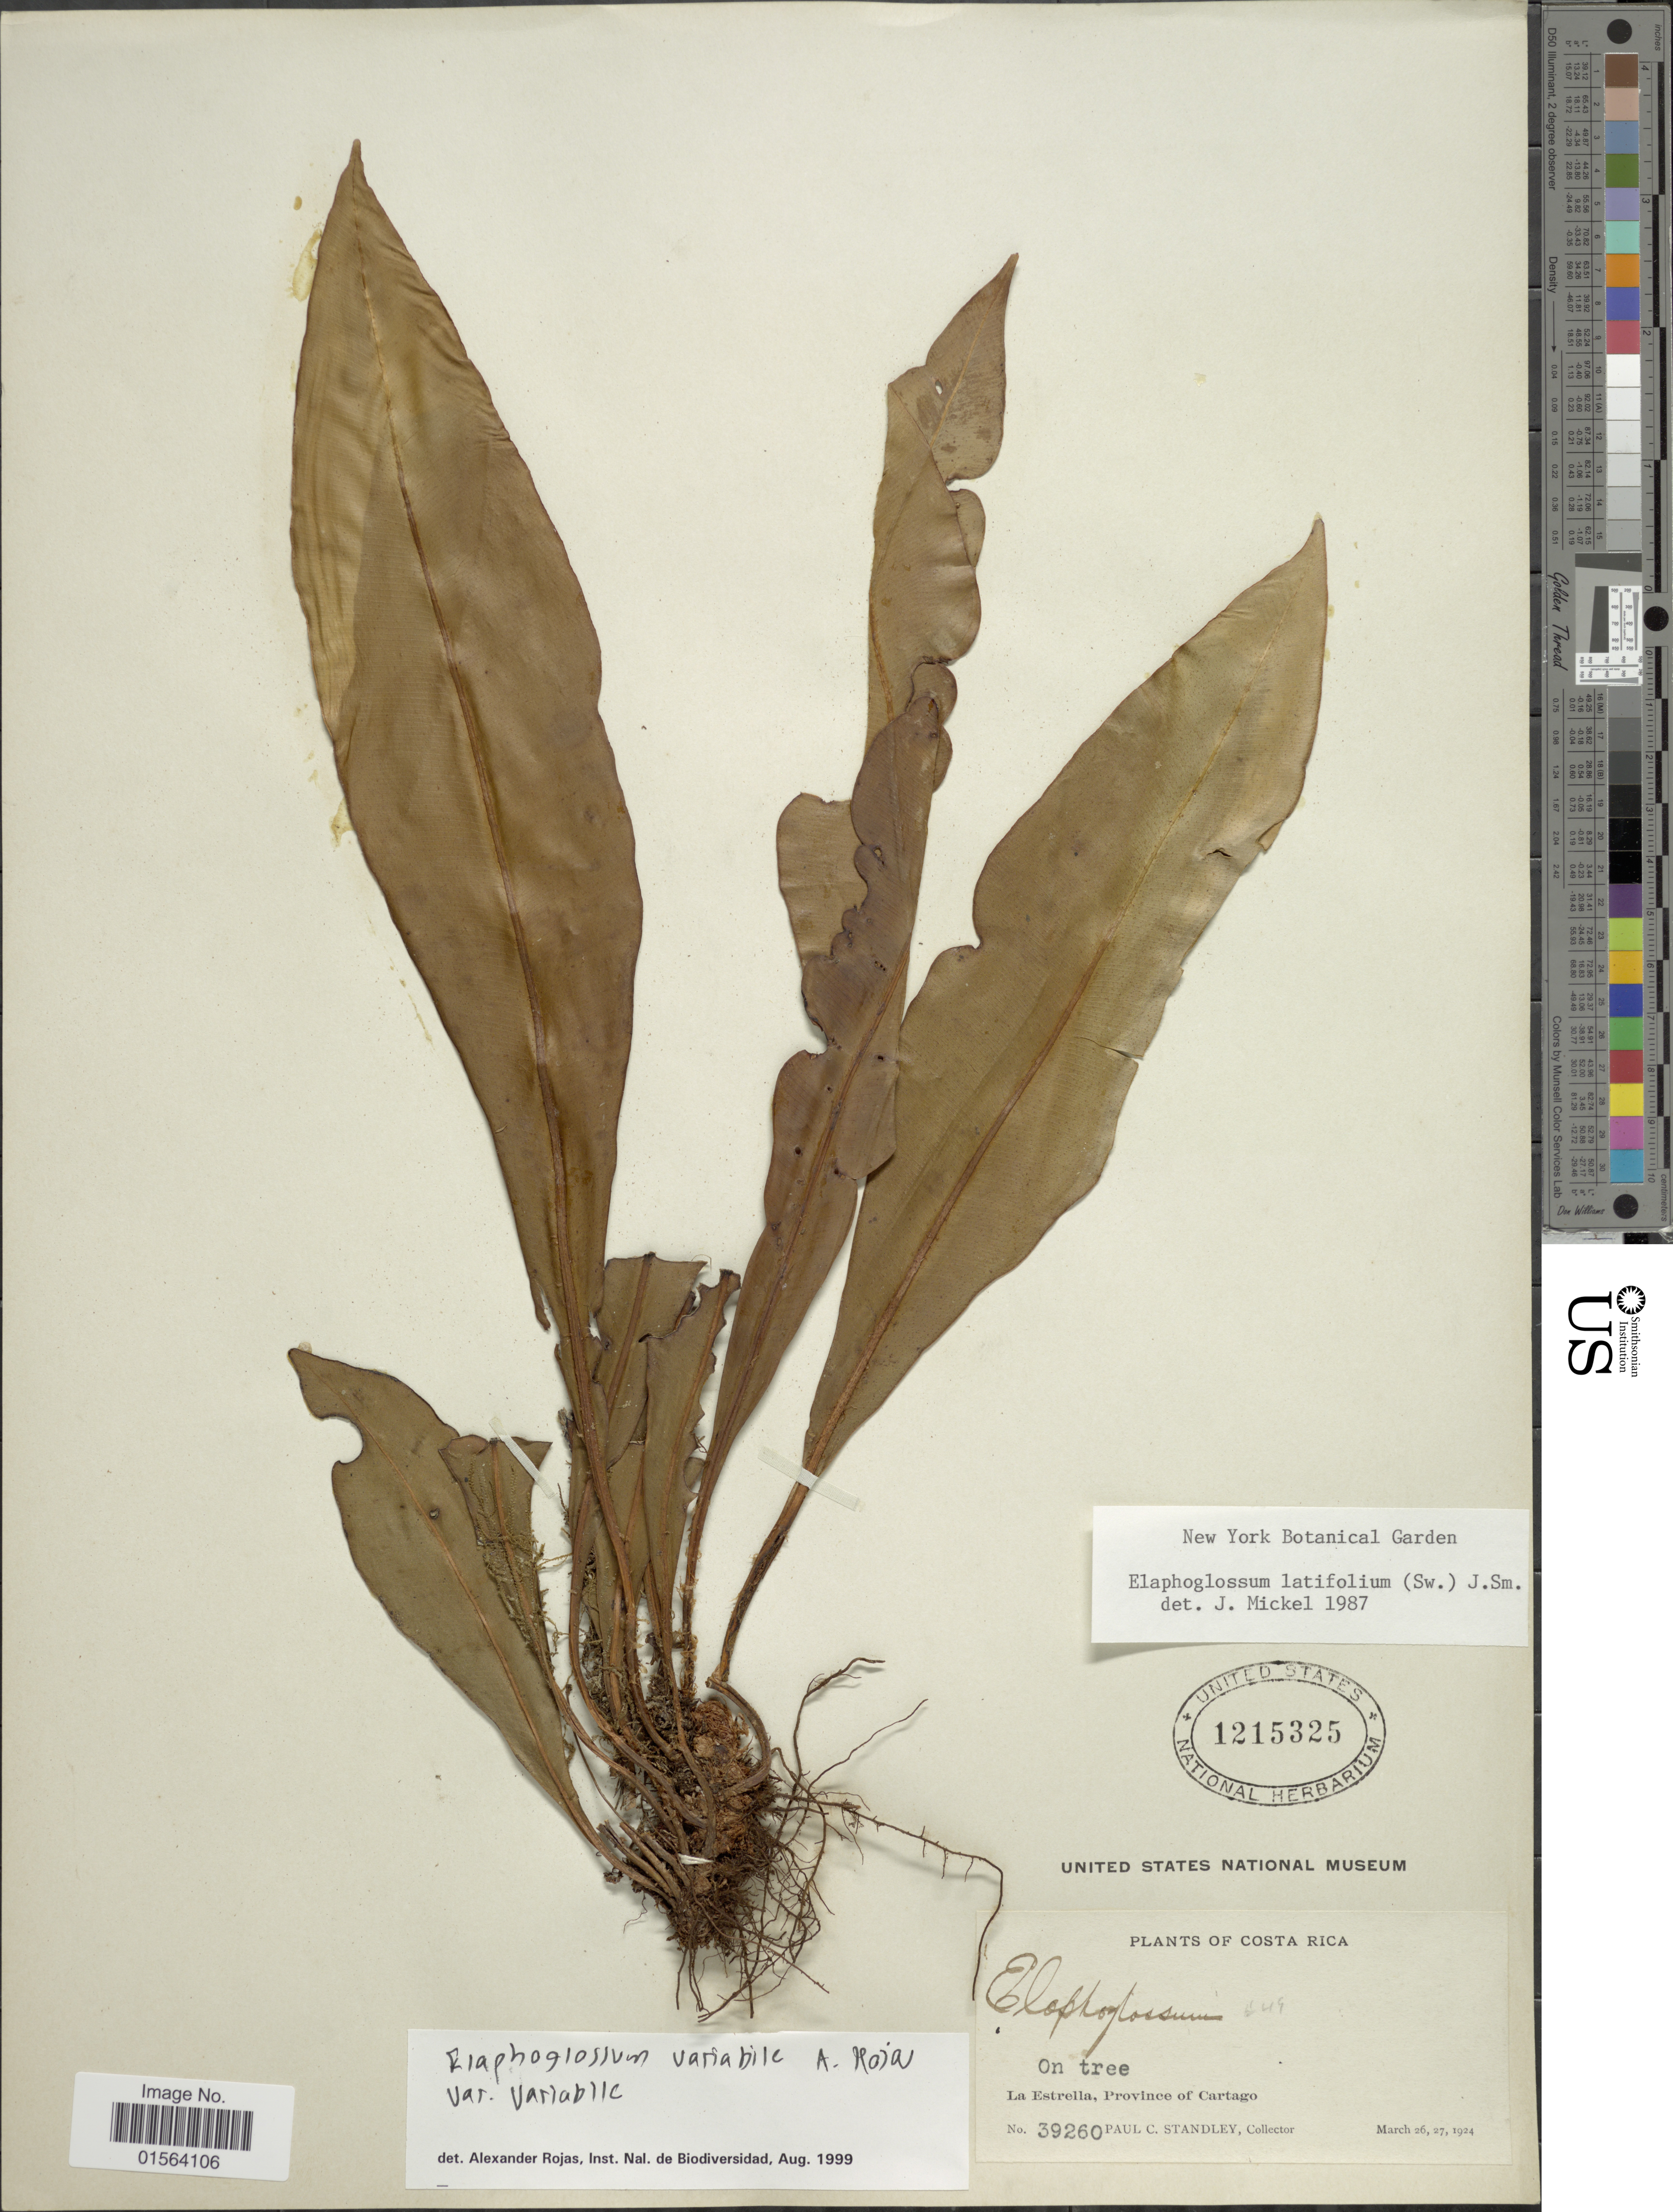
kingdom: Plantae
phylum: Tracheophyta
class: Polypodiopsida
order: Polypodiales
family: Dryopteridaceae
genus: Elaphoglossum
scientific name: Elaphoglossum latifolium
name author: (Sw.) J. Sm.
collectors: P. C. Standley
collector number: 39260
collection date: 1924-03-26/1924-03-27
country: Costa Rica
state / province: Cartago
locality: La Estrella, Province of Cartago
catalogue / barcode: US 1215325